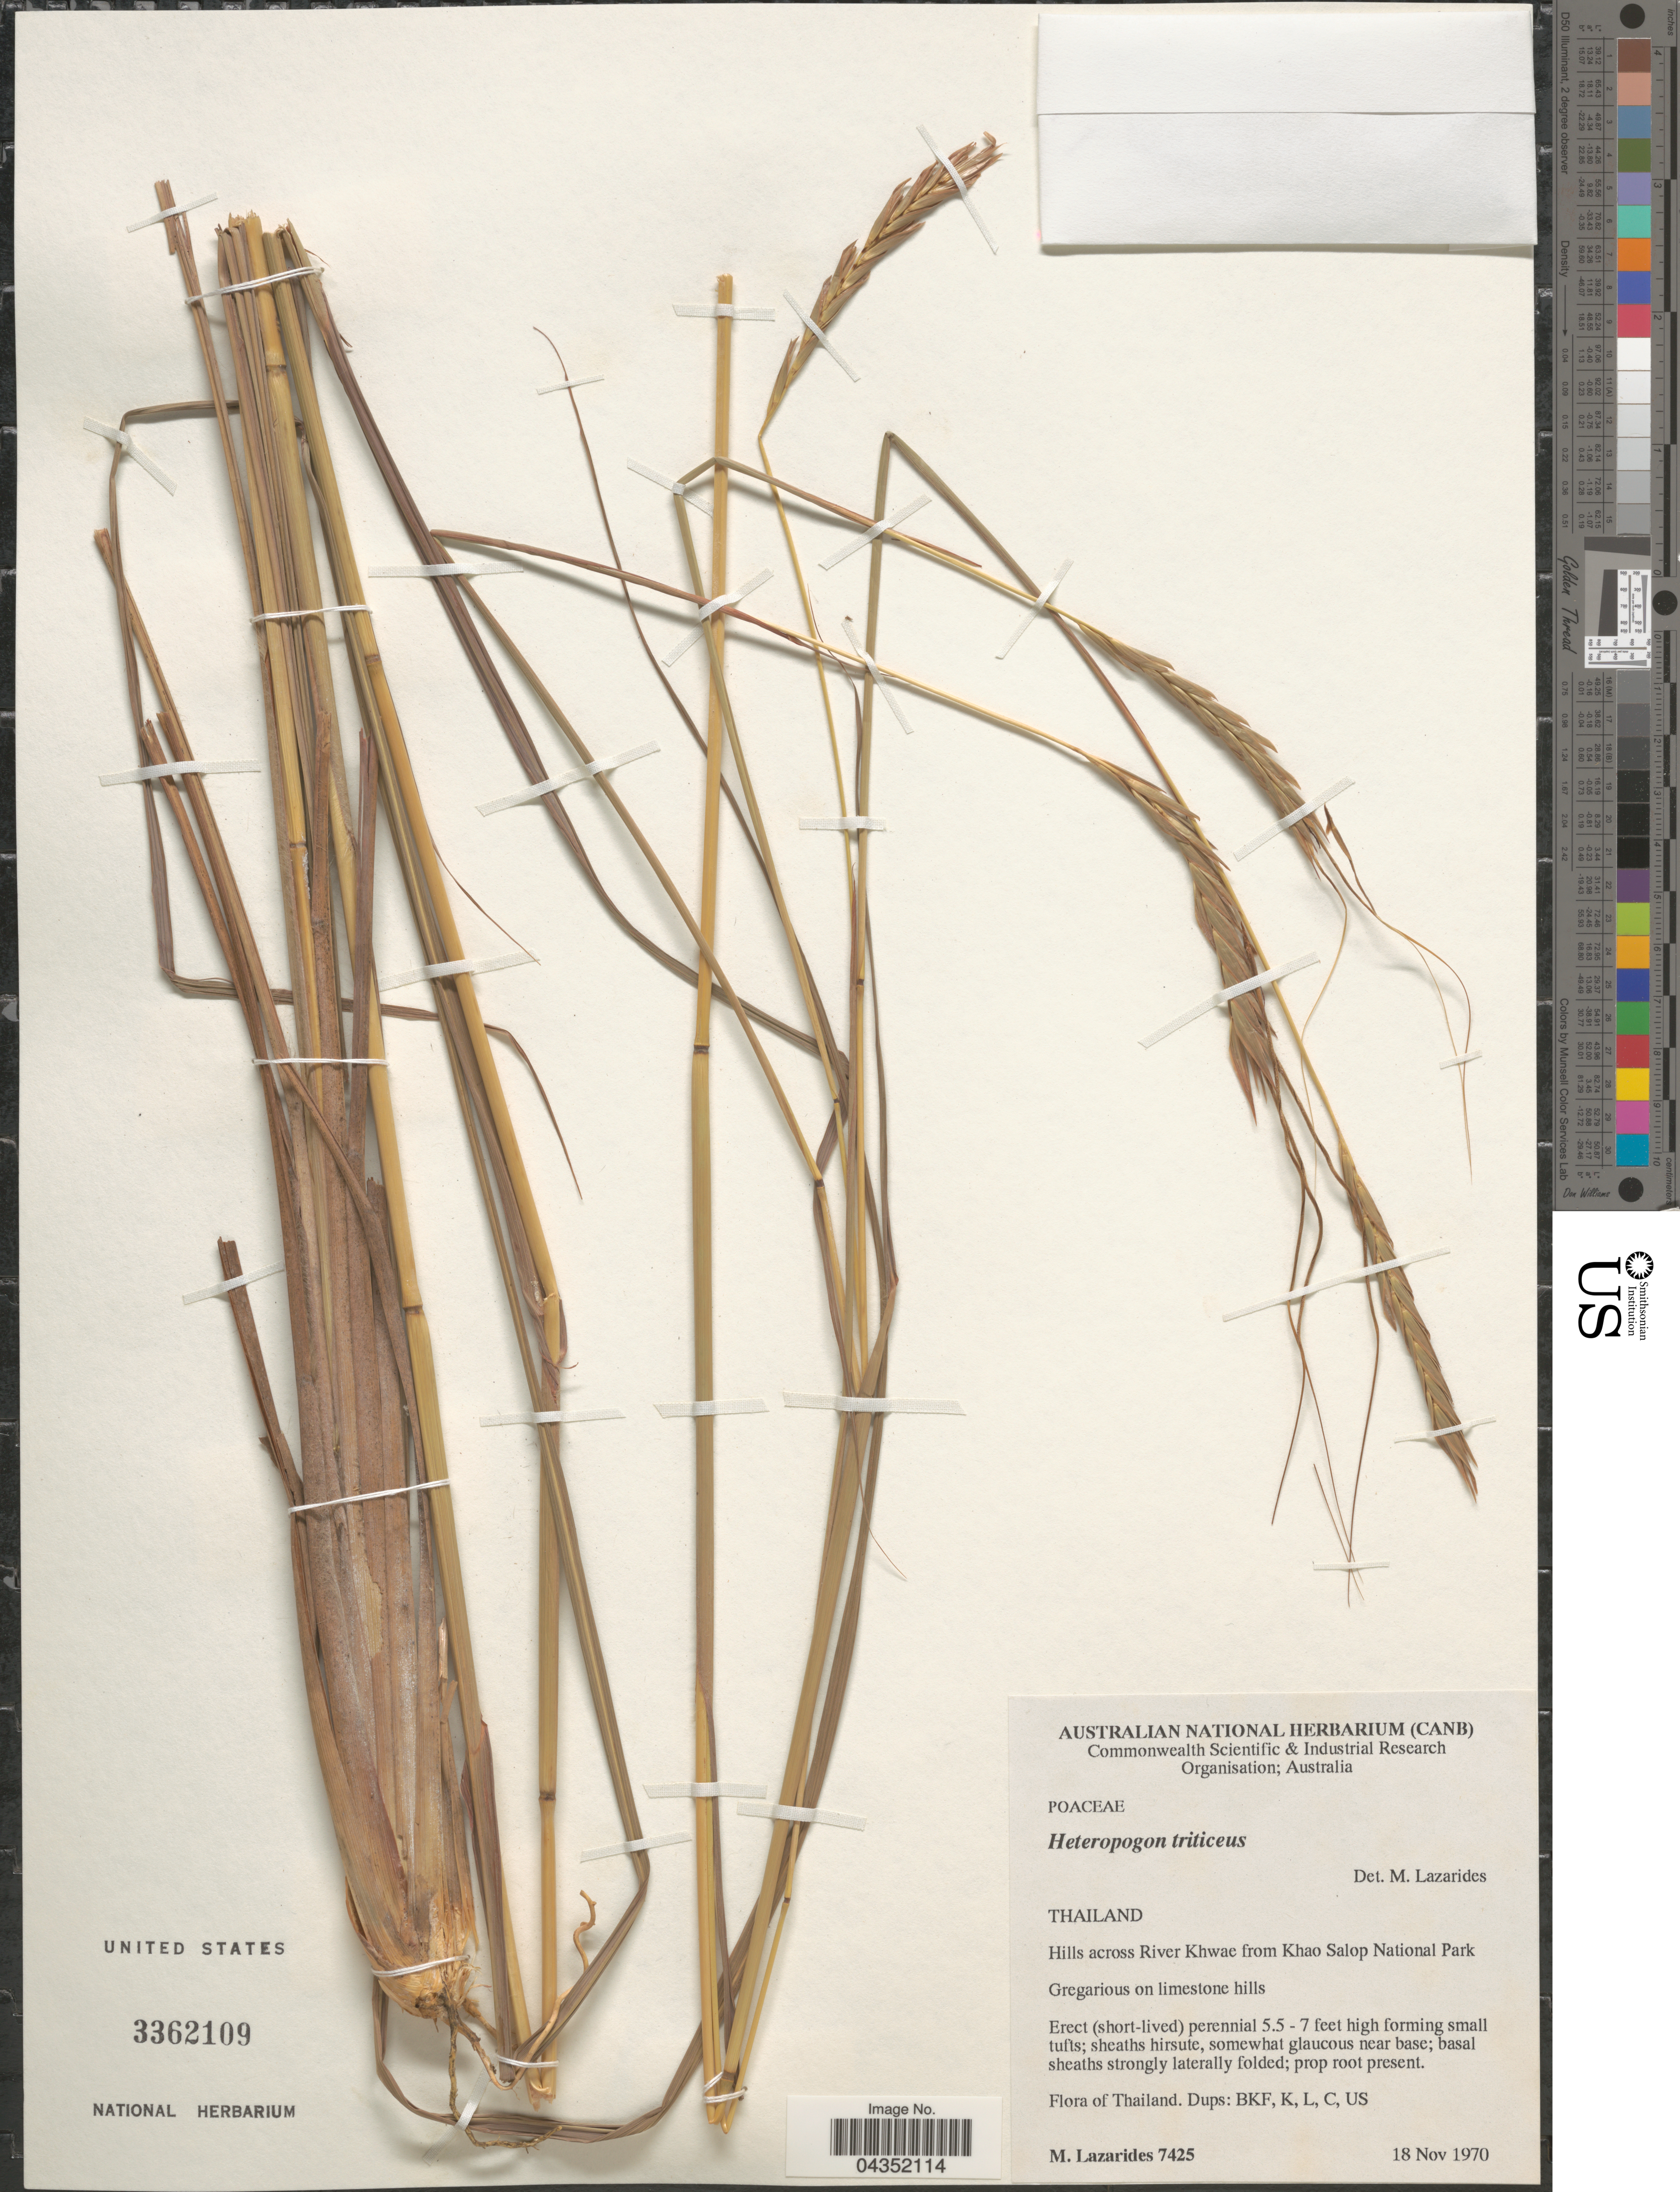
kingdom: Plantae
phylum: Tracheophyta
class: Liliopsida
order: Poales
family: Poaceae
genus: Heteropogon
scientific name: Heteropogon triticeus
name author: (R. Br.) Stapf ex Craib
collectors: M. Lazarides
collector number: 7425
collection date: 1970-11-18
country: Thailand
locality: Hills across River Khwae from Khao Salop National Park.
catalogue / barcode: US 3362109